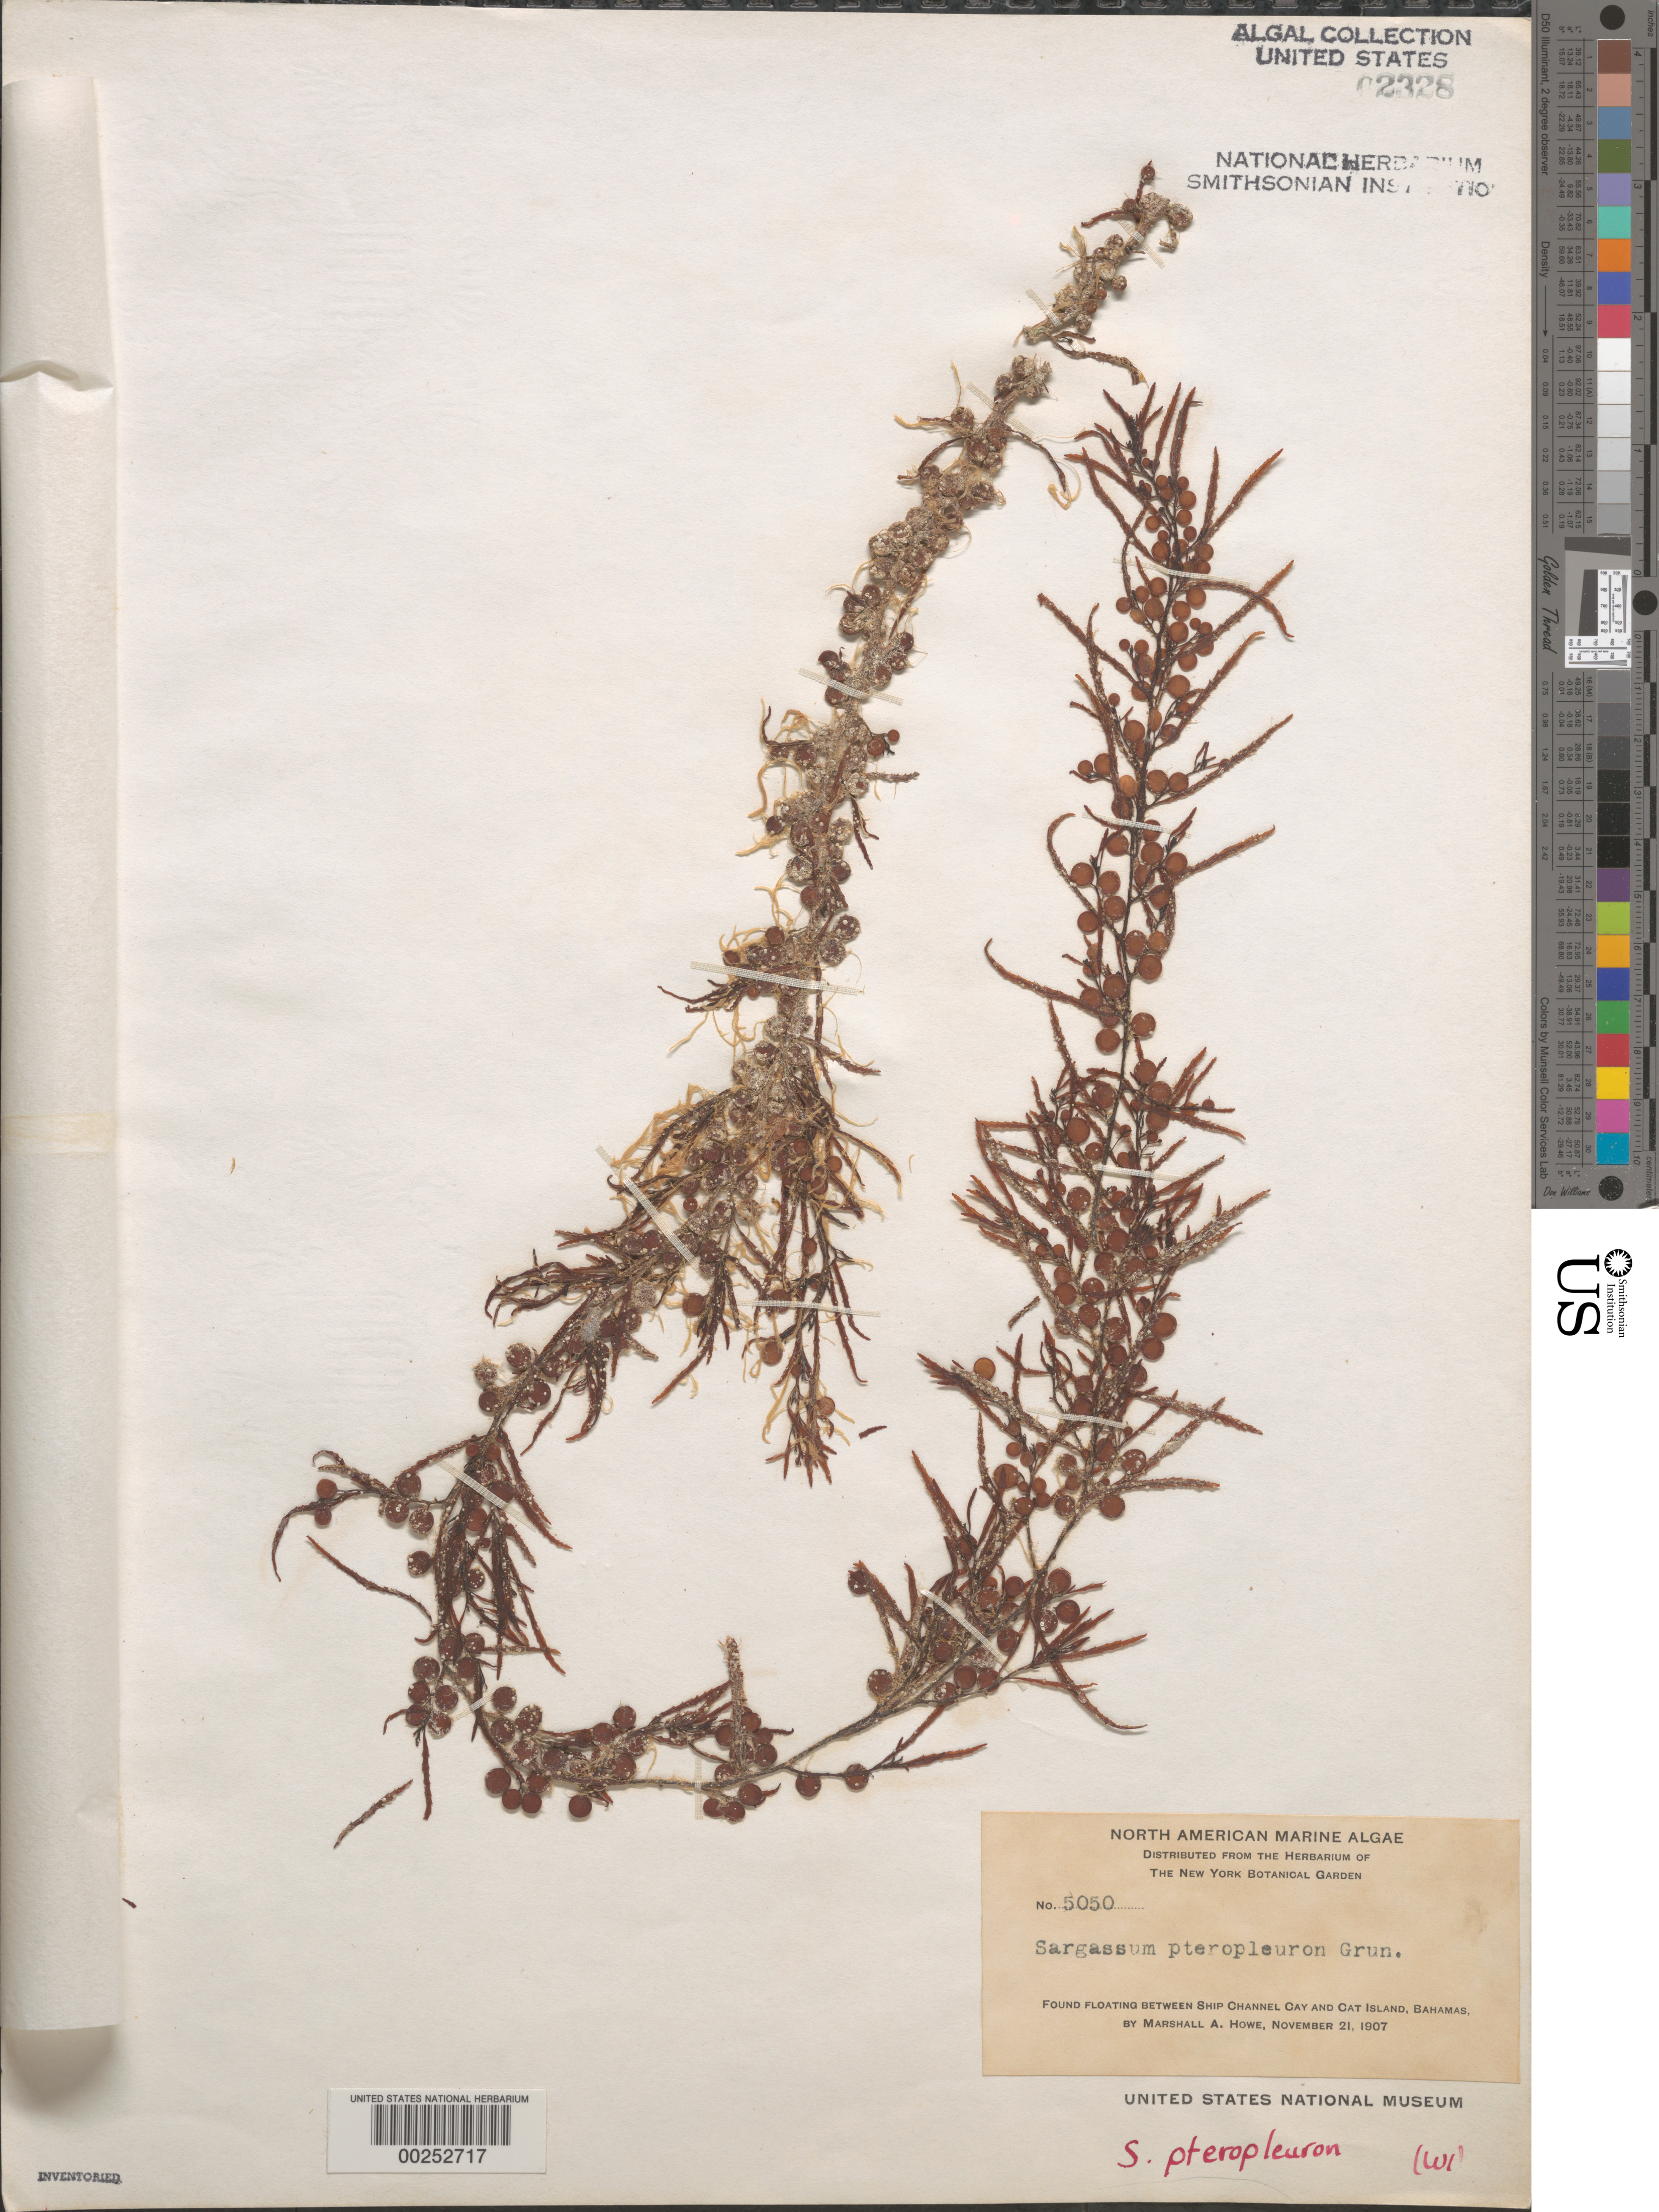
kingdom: Chromista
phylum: Ochrophyta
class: Phaeophyceae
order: Fucales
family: Sargassaceae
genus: Sargassum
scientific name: Sargassum pteropleuron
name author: Grunow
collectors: M. A. Howe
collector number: MAH 5050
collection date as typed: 21 Nov 1907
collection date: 1907-11-21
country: Bahamas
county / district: Cat Island District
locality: Between Ship Channel Cay and Cat Island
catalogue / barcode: US 2328